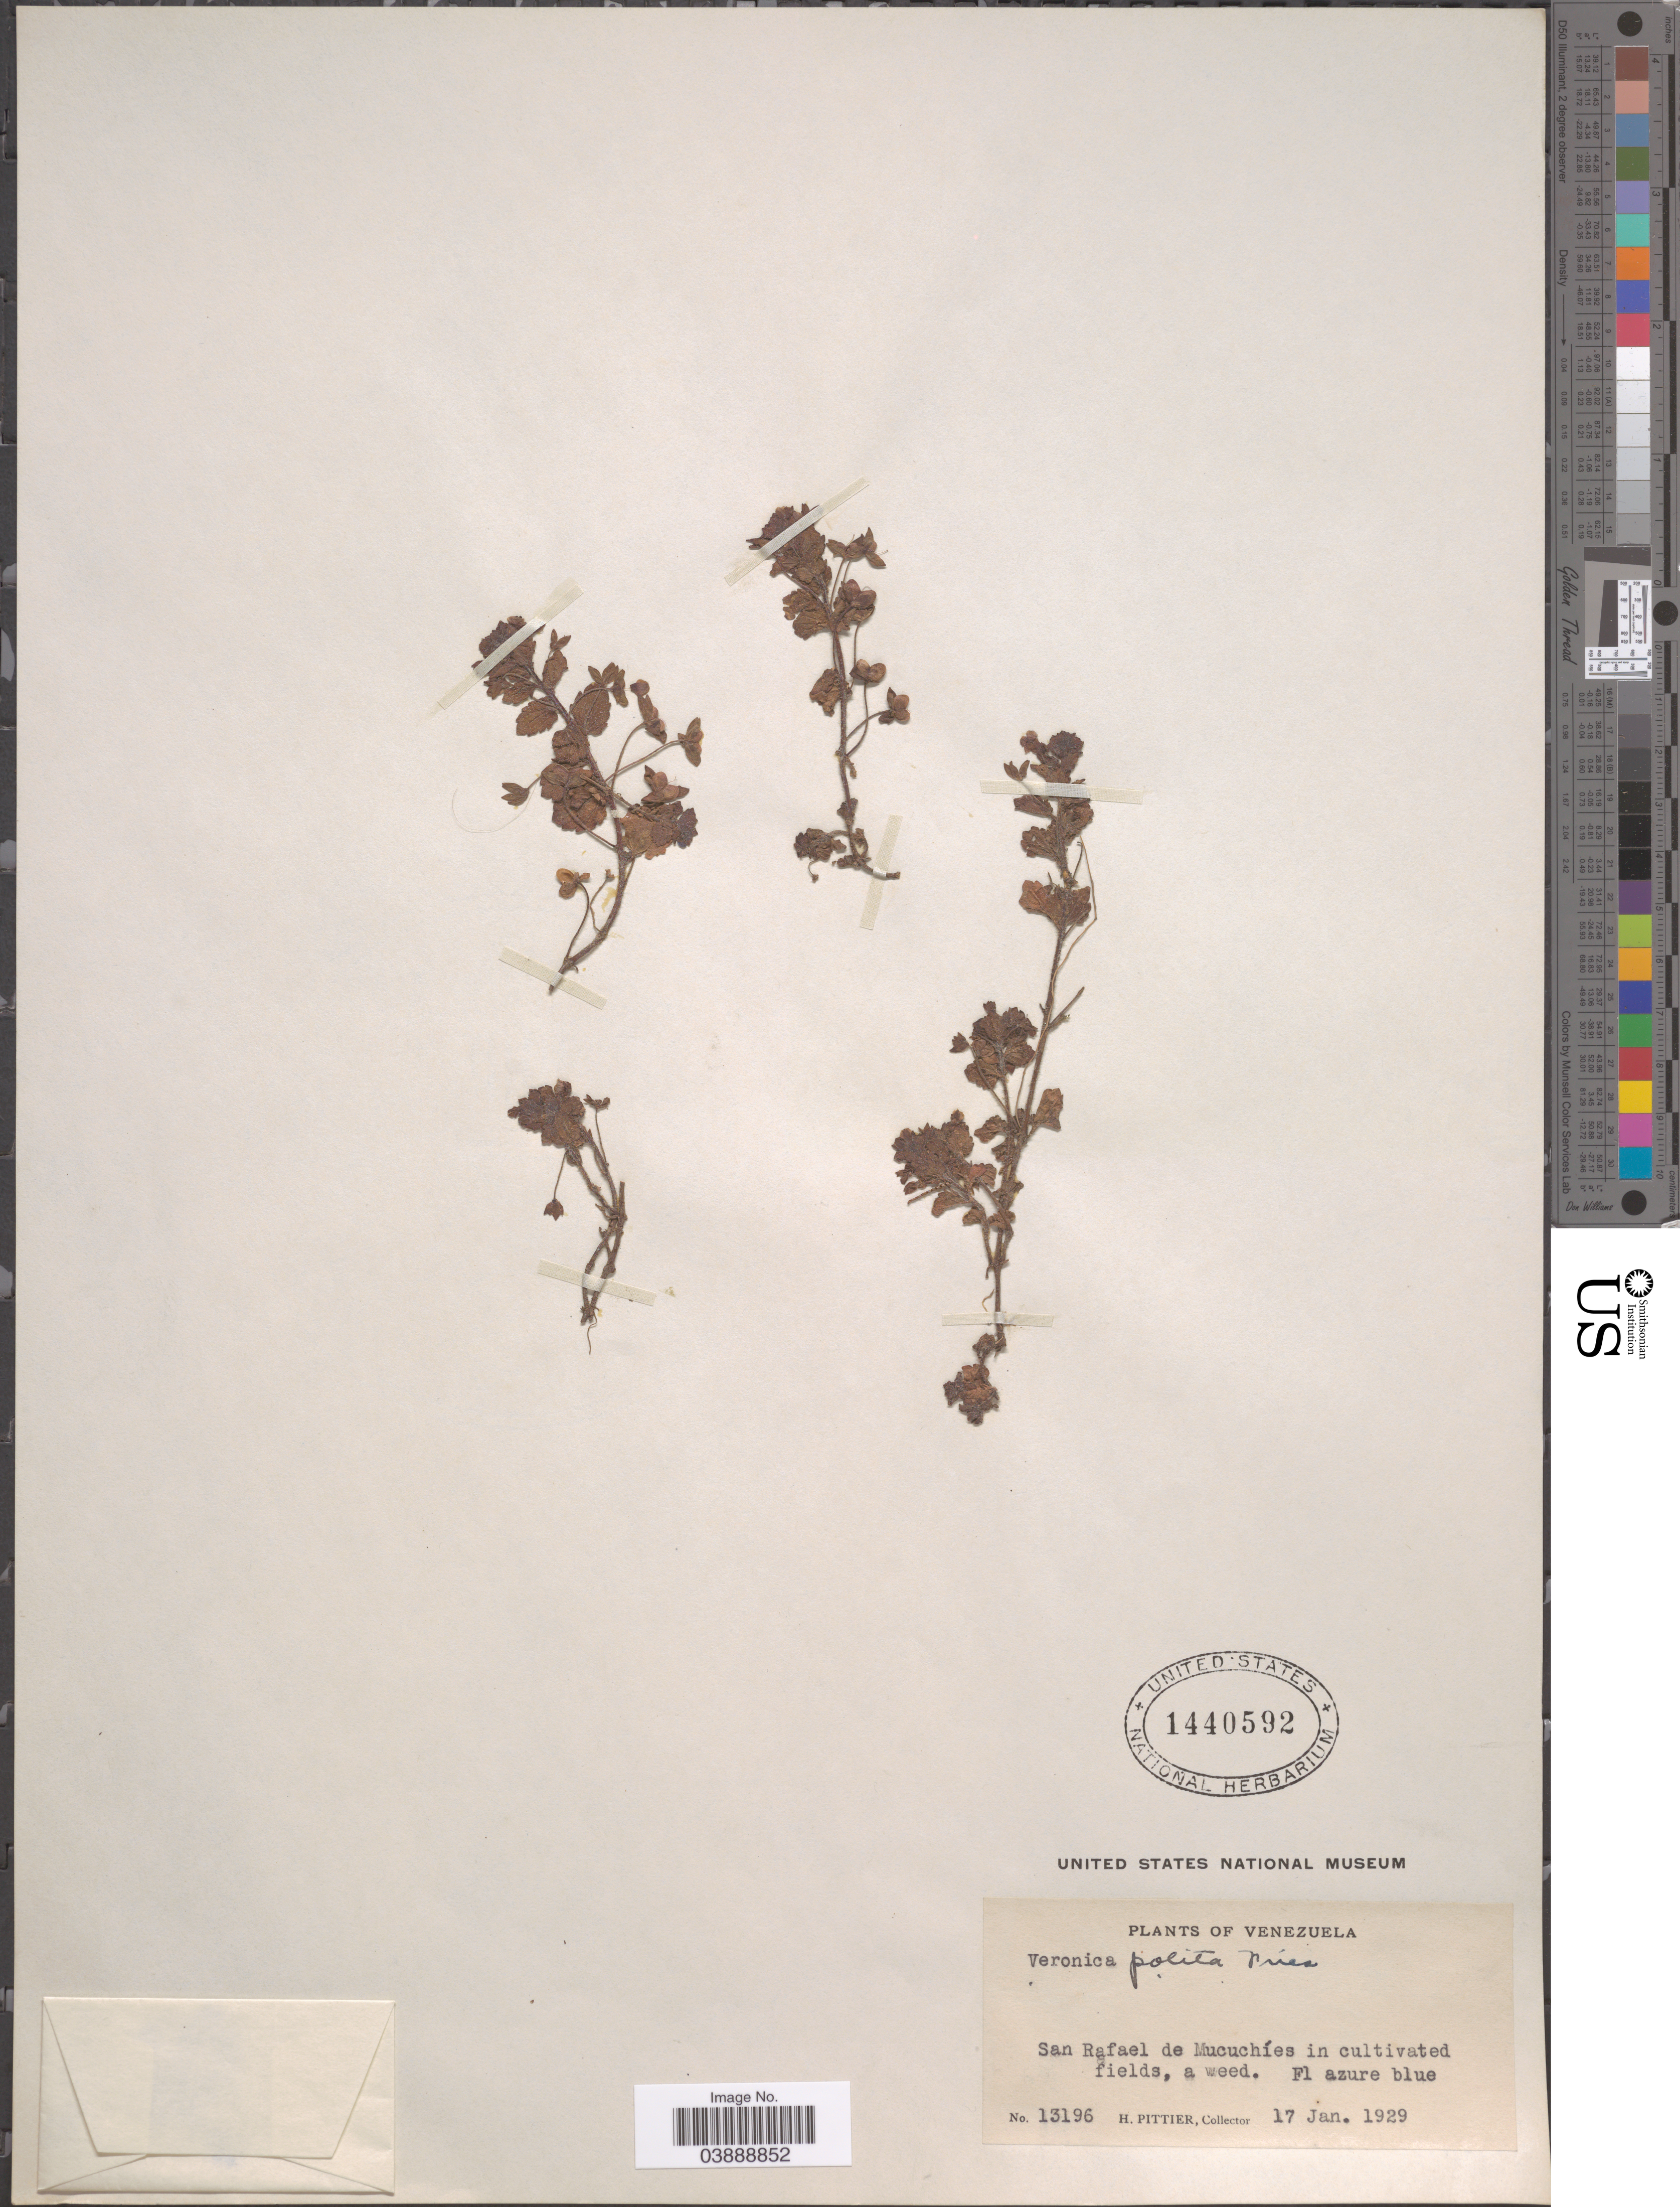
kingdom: Plantae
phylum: Tracheophyta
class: Magnoliopsida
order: Lamiales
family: Plantaginaceae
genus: Veronica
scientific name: Veronica polita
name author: Fr.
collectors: H. F. Pittier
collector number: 13196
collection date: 1929-01-17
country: Venezuela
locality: San Rafael de Mucuchíes.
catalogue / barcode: US 1440592